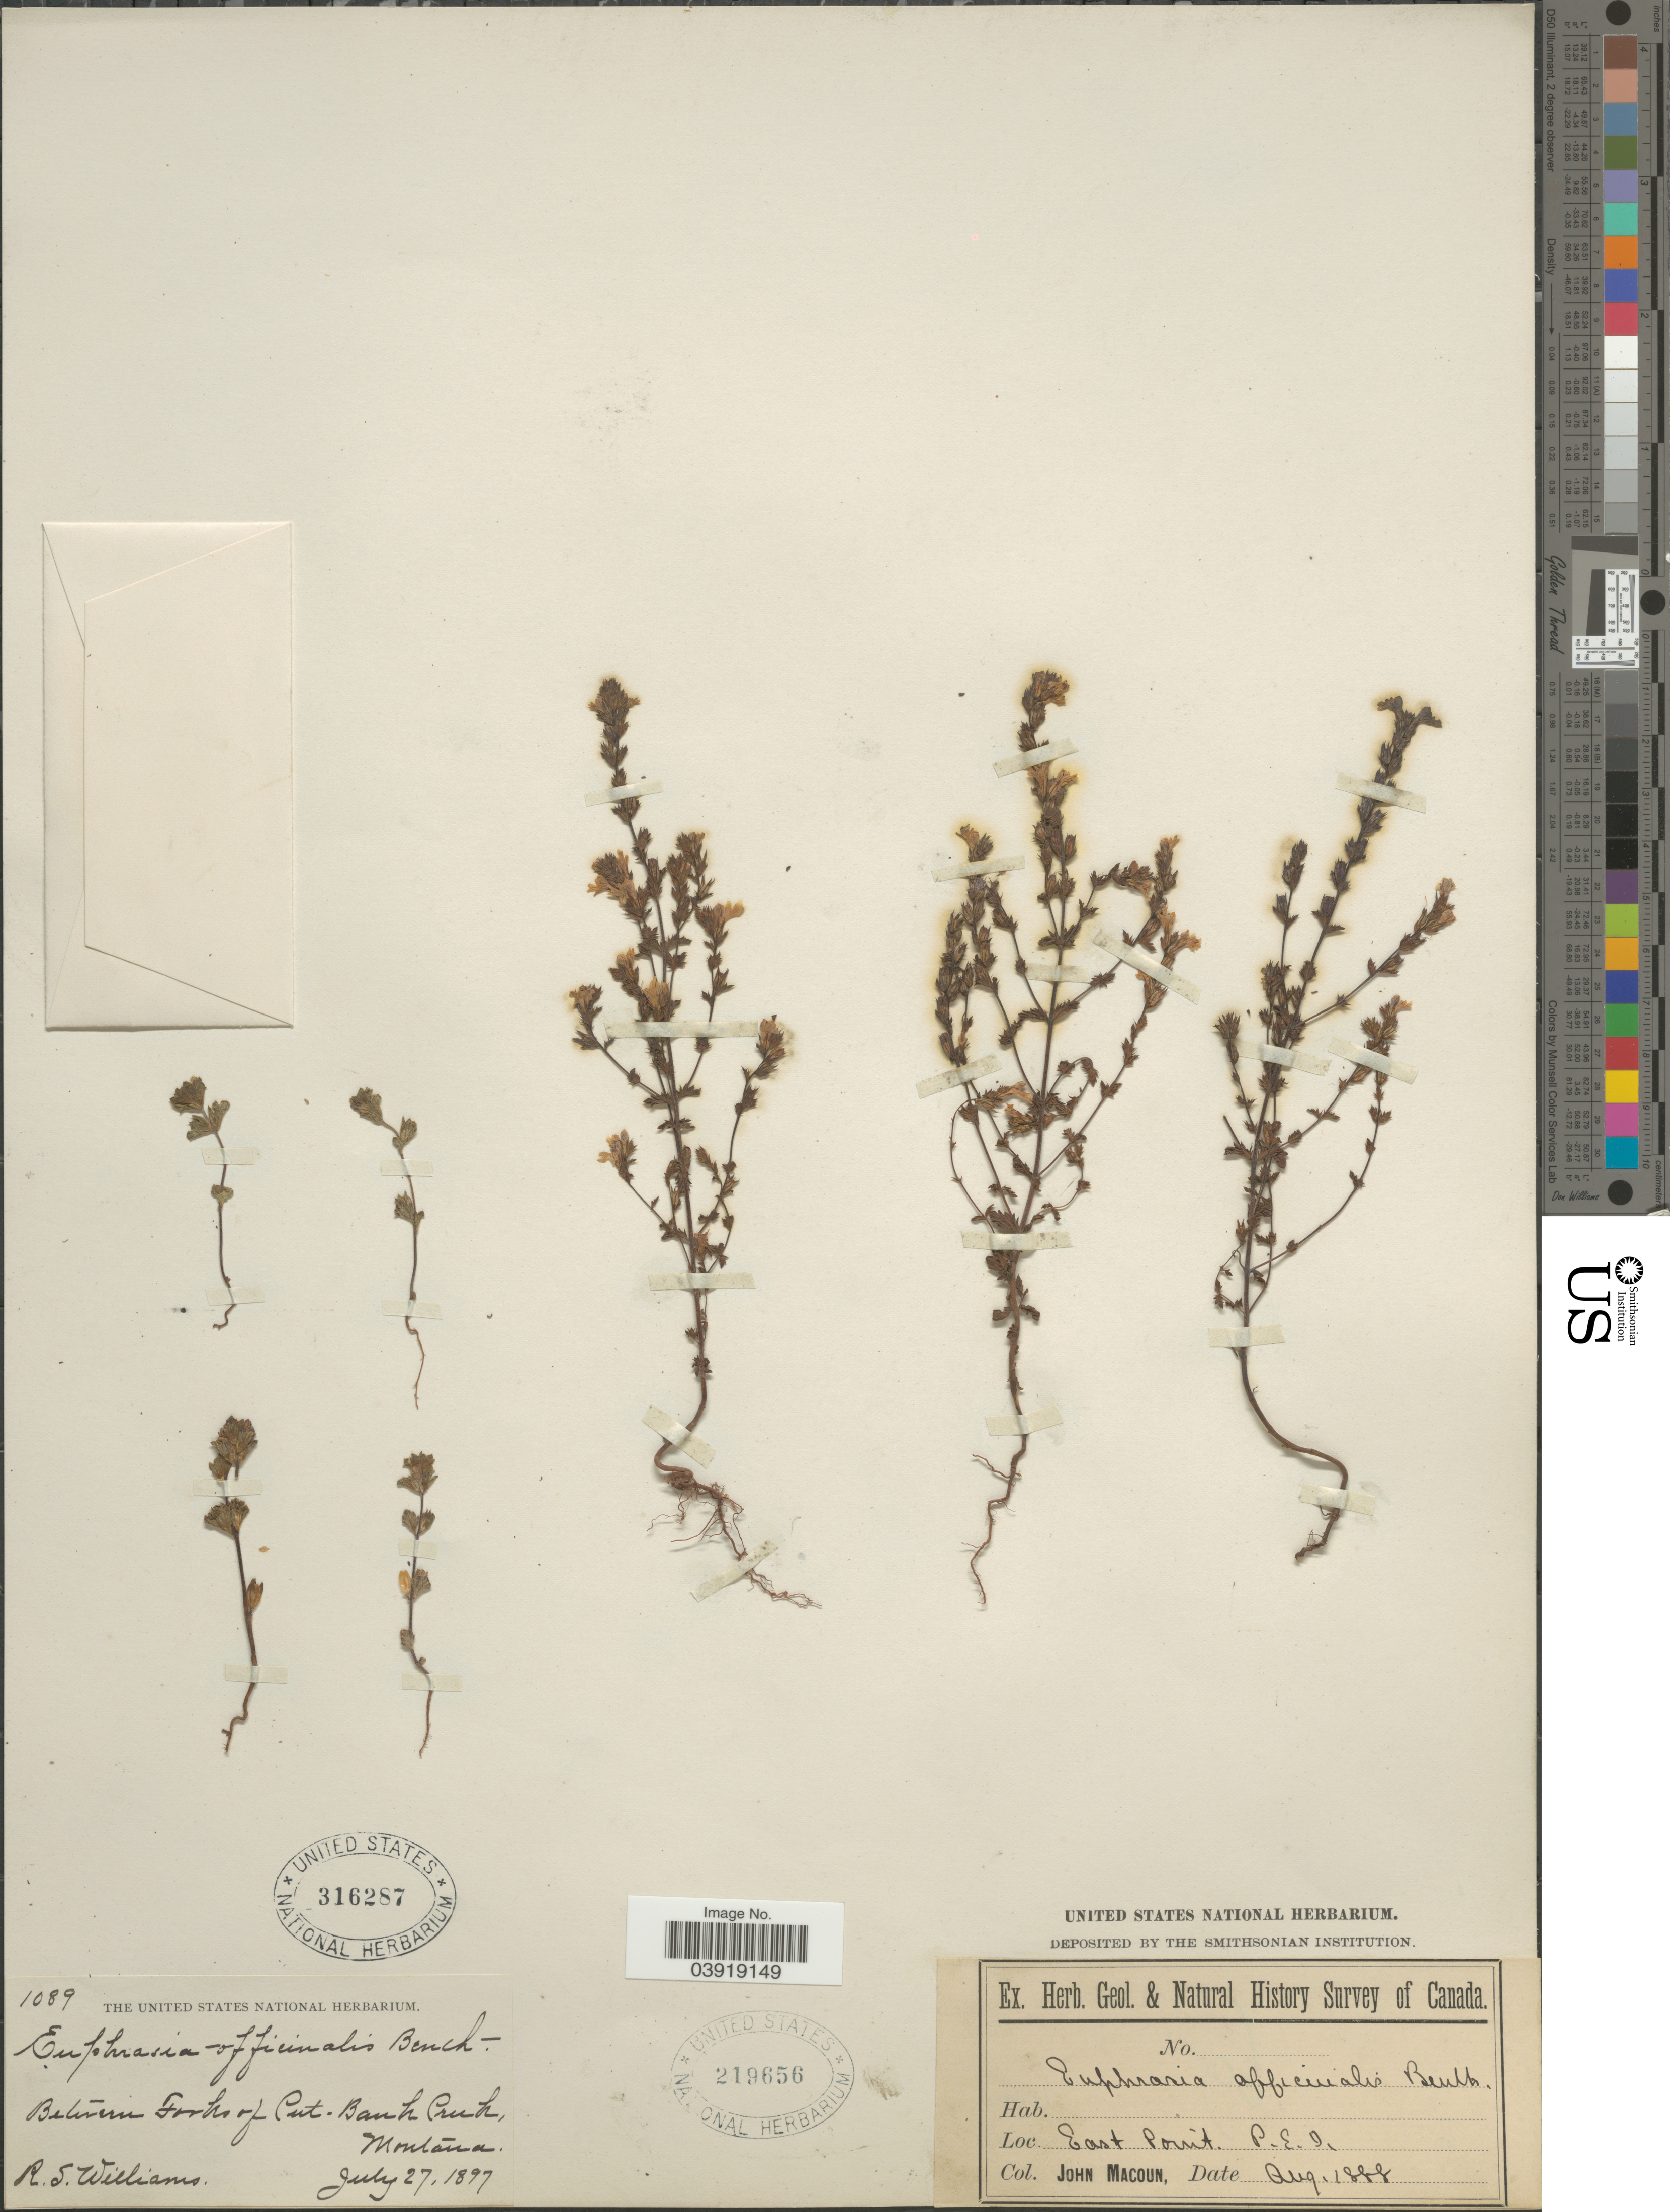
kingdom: Plantae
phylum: Tracheophyta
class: Magnoliopsida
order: Lamiales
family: Orobanchaceae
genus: Euphrasia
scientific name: Euphrasia sp.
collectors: R. S. Williams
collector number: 1089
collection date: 1897-07-27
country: United States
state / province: Montana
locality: Between Forks of Cut. Bank Creek.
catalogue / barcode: US 316287-2